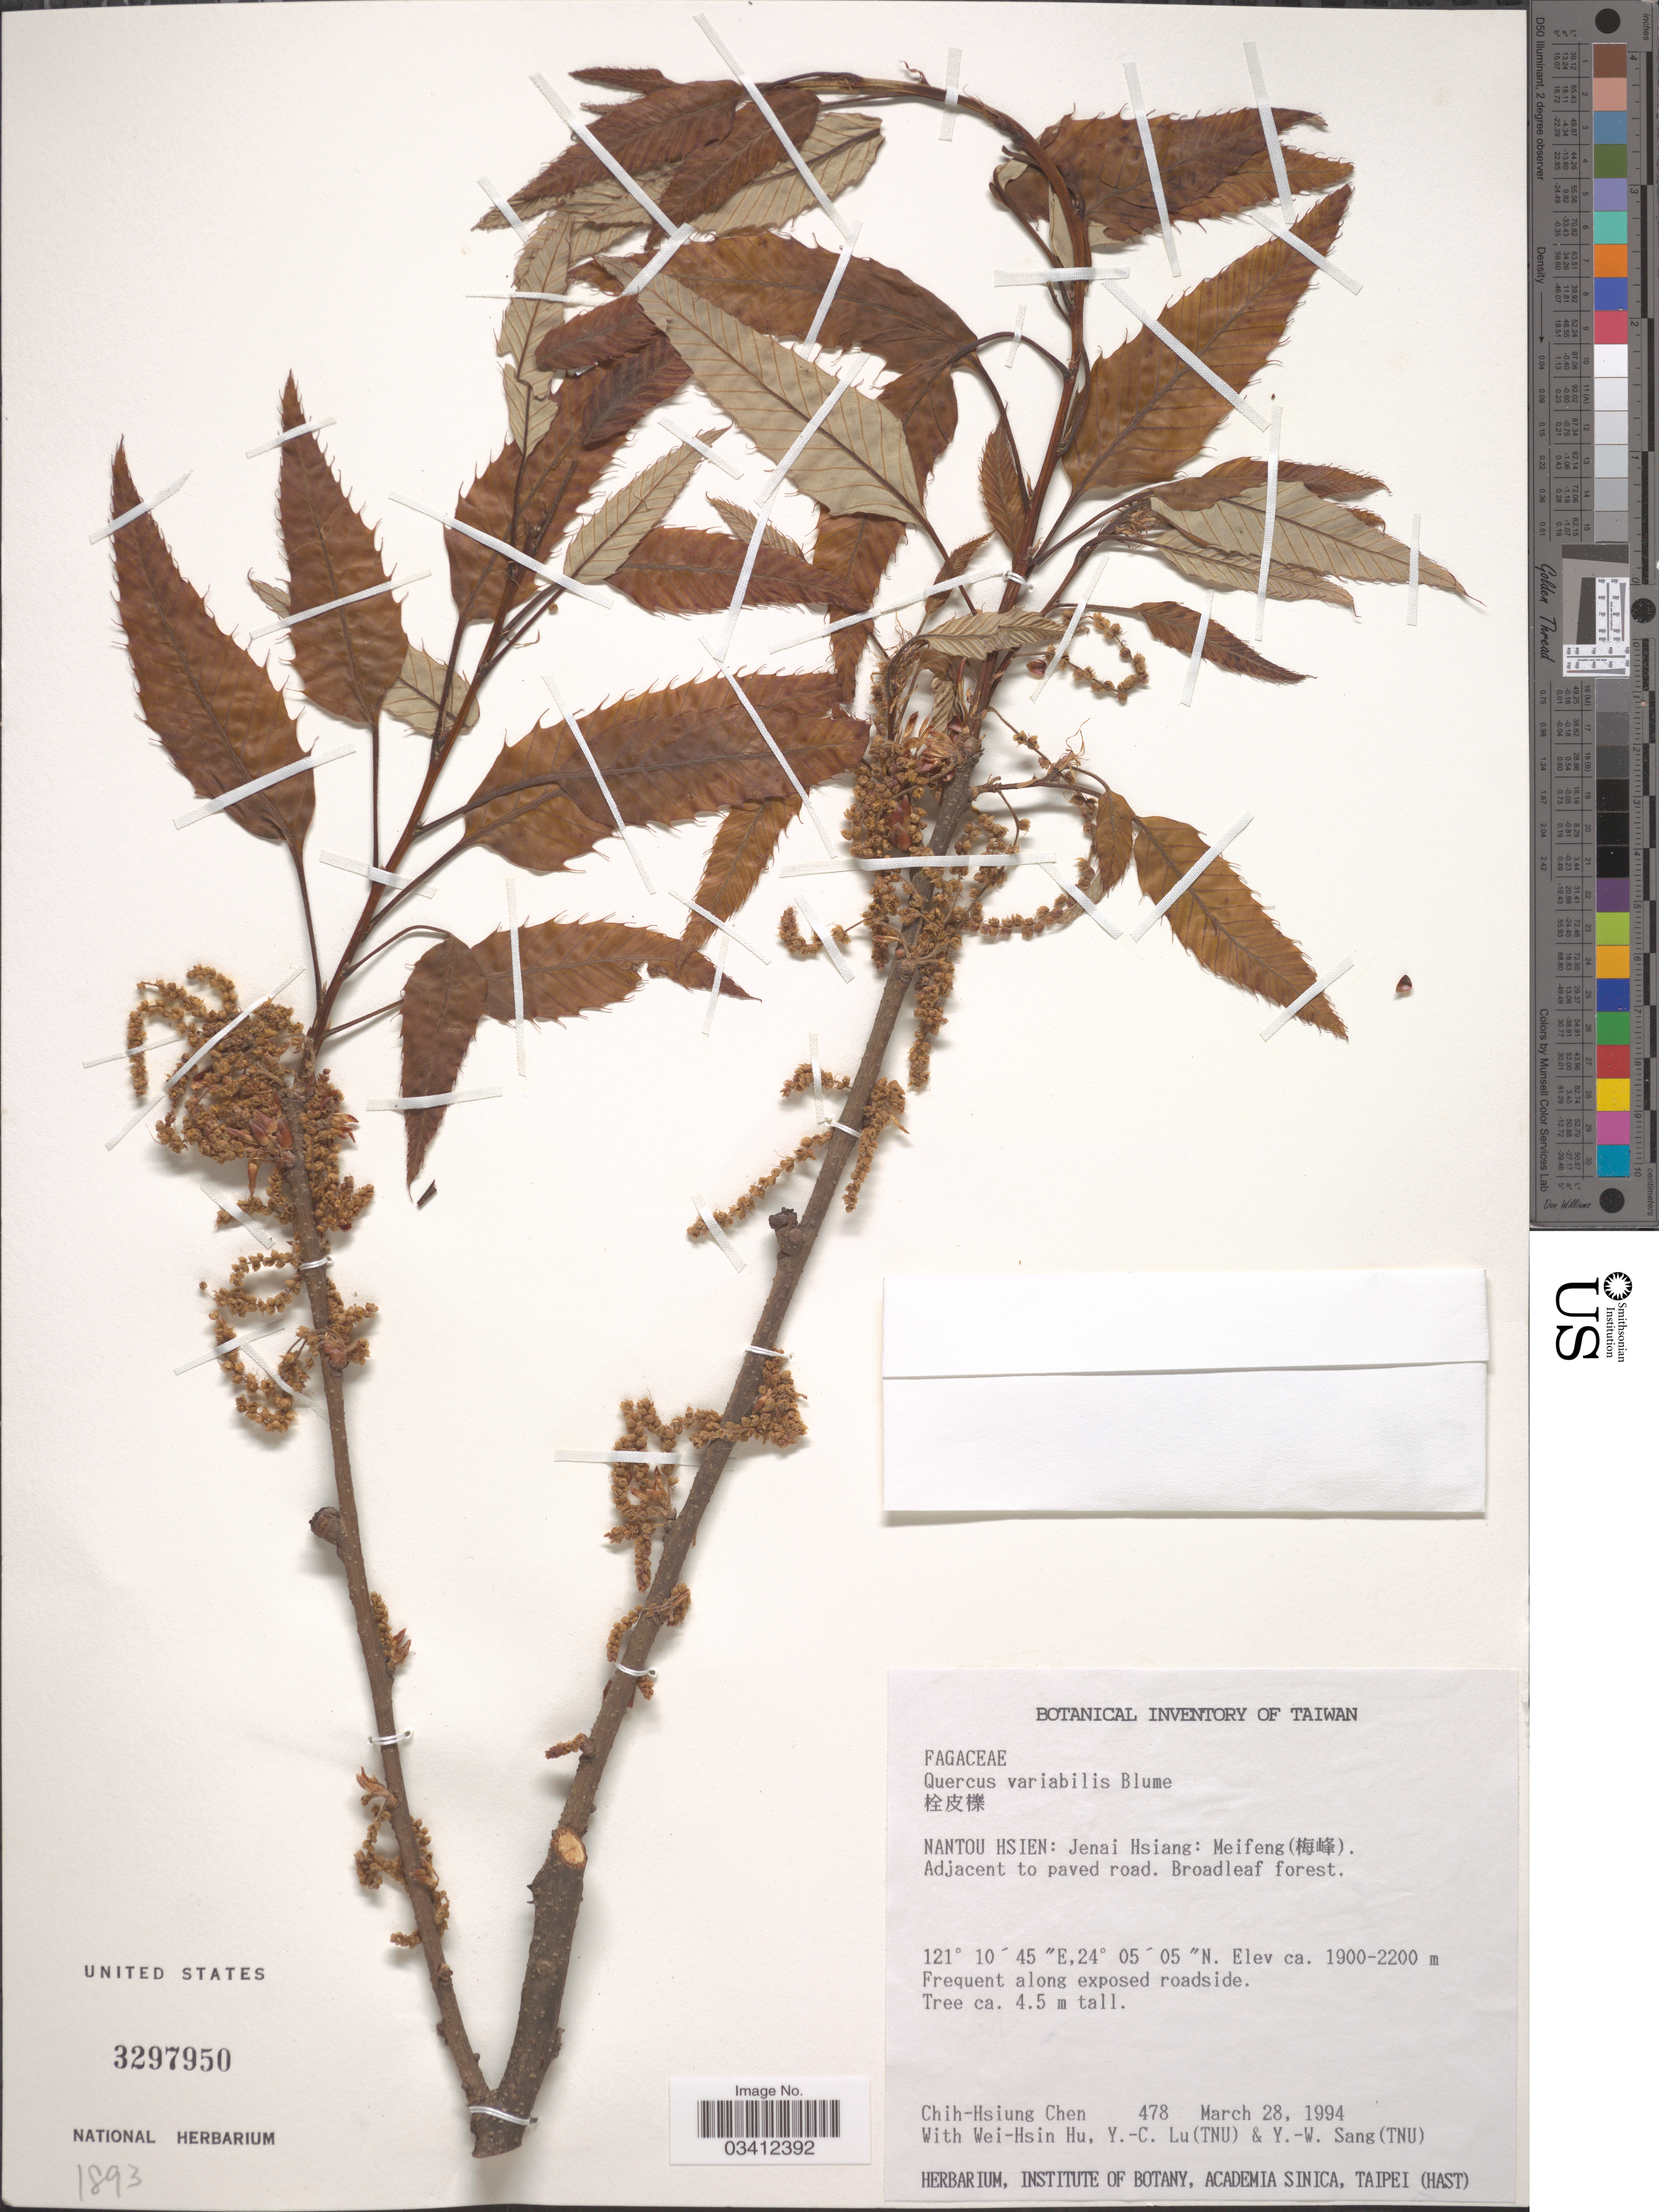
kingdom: Plantae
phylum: Tracheophyta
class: Magnoliopsida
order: Fagales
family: Fagaceae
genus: Quercus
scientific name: Quercus variabilis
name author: Blume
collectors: C.-H. Chen, W. H. Hu, Y. C. Lu & Y. Sang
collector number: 478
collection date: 1994-03-28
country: Taiwan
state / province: Nantou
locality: Nantou Hsien: Jenai Hsiang: Meifeng (X). Adjacent to paved road.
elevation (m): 1900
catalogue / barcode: US 3297950